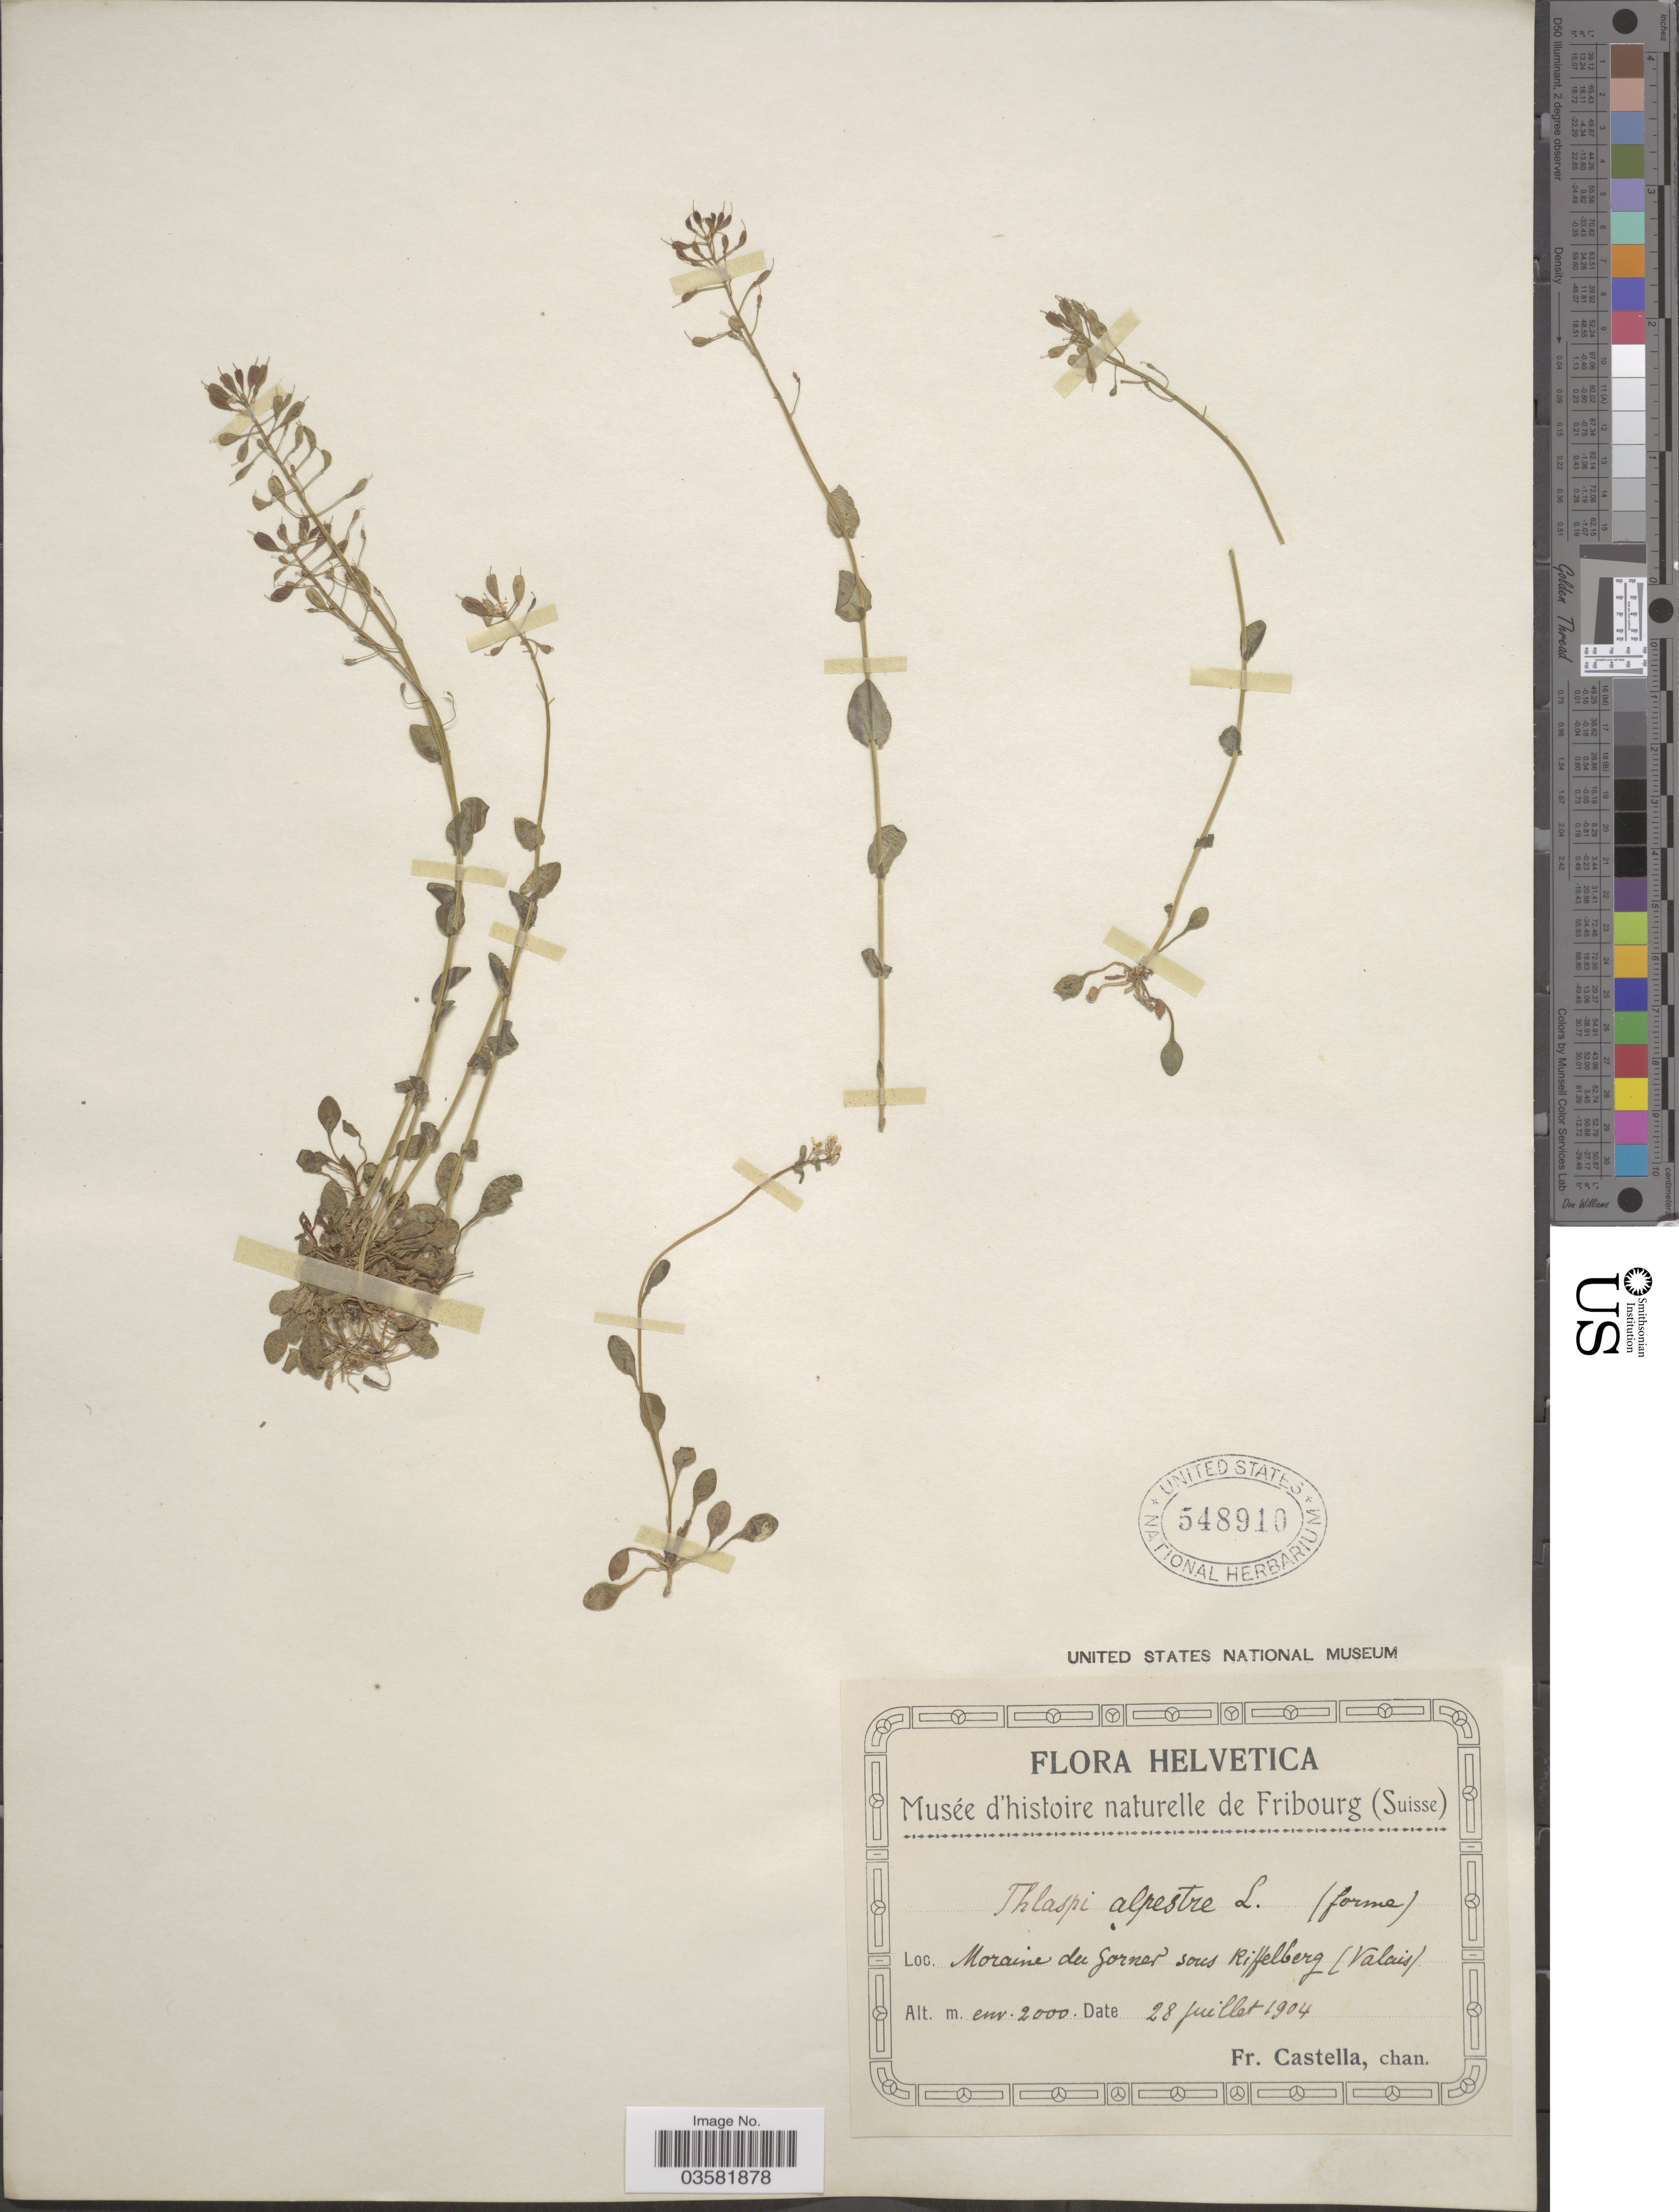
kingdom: Plantae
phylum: Tracheophyta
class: Magnoliopsida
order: Brassicales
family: Brassicaceae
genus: Thlaspi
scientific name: Thlaspi alpestre L. nom. illeg.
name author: L.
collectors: Fr. Castella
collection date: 1904-07-28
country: Switzerland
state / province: Valais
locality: Helvetica. Moraine de Gorner sous Riffelberg.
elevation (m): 2000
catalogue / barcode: US 548910